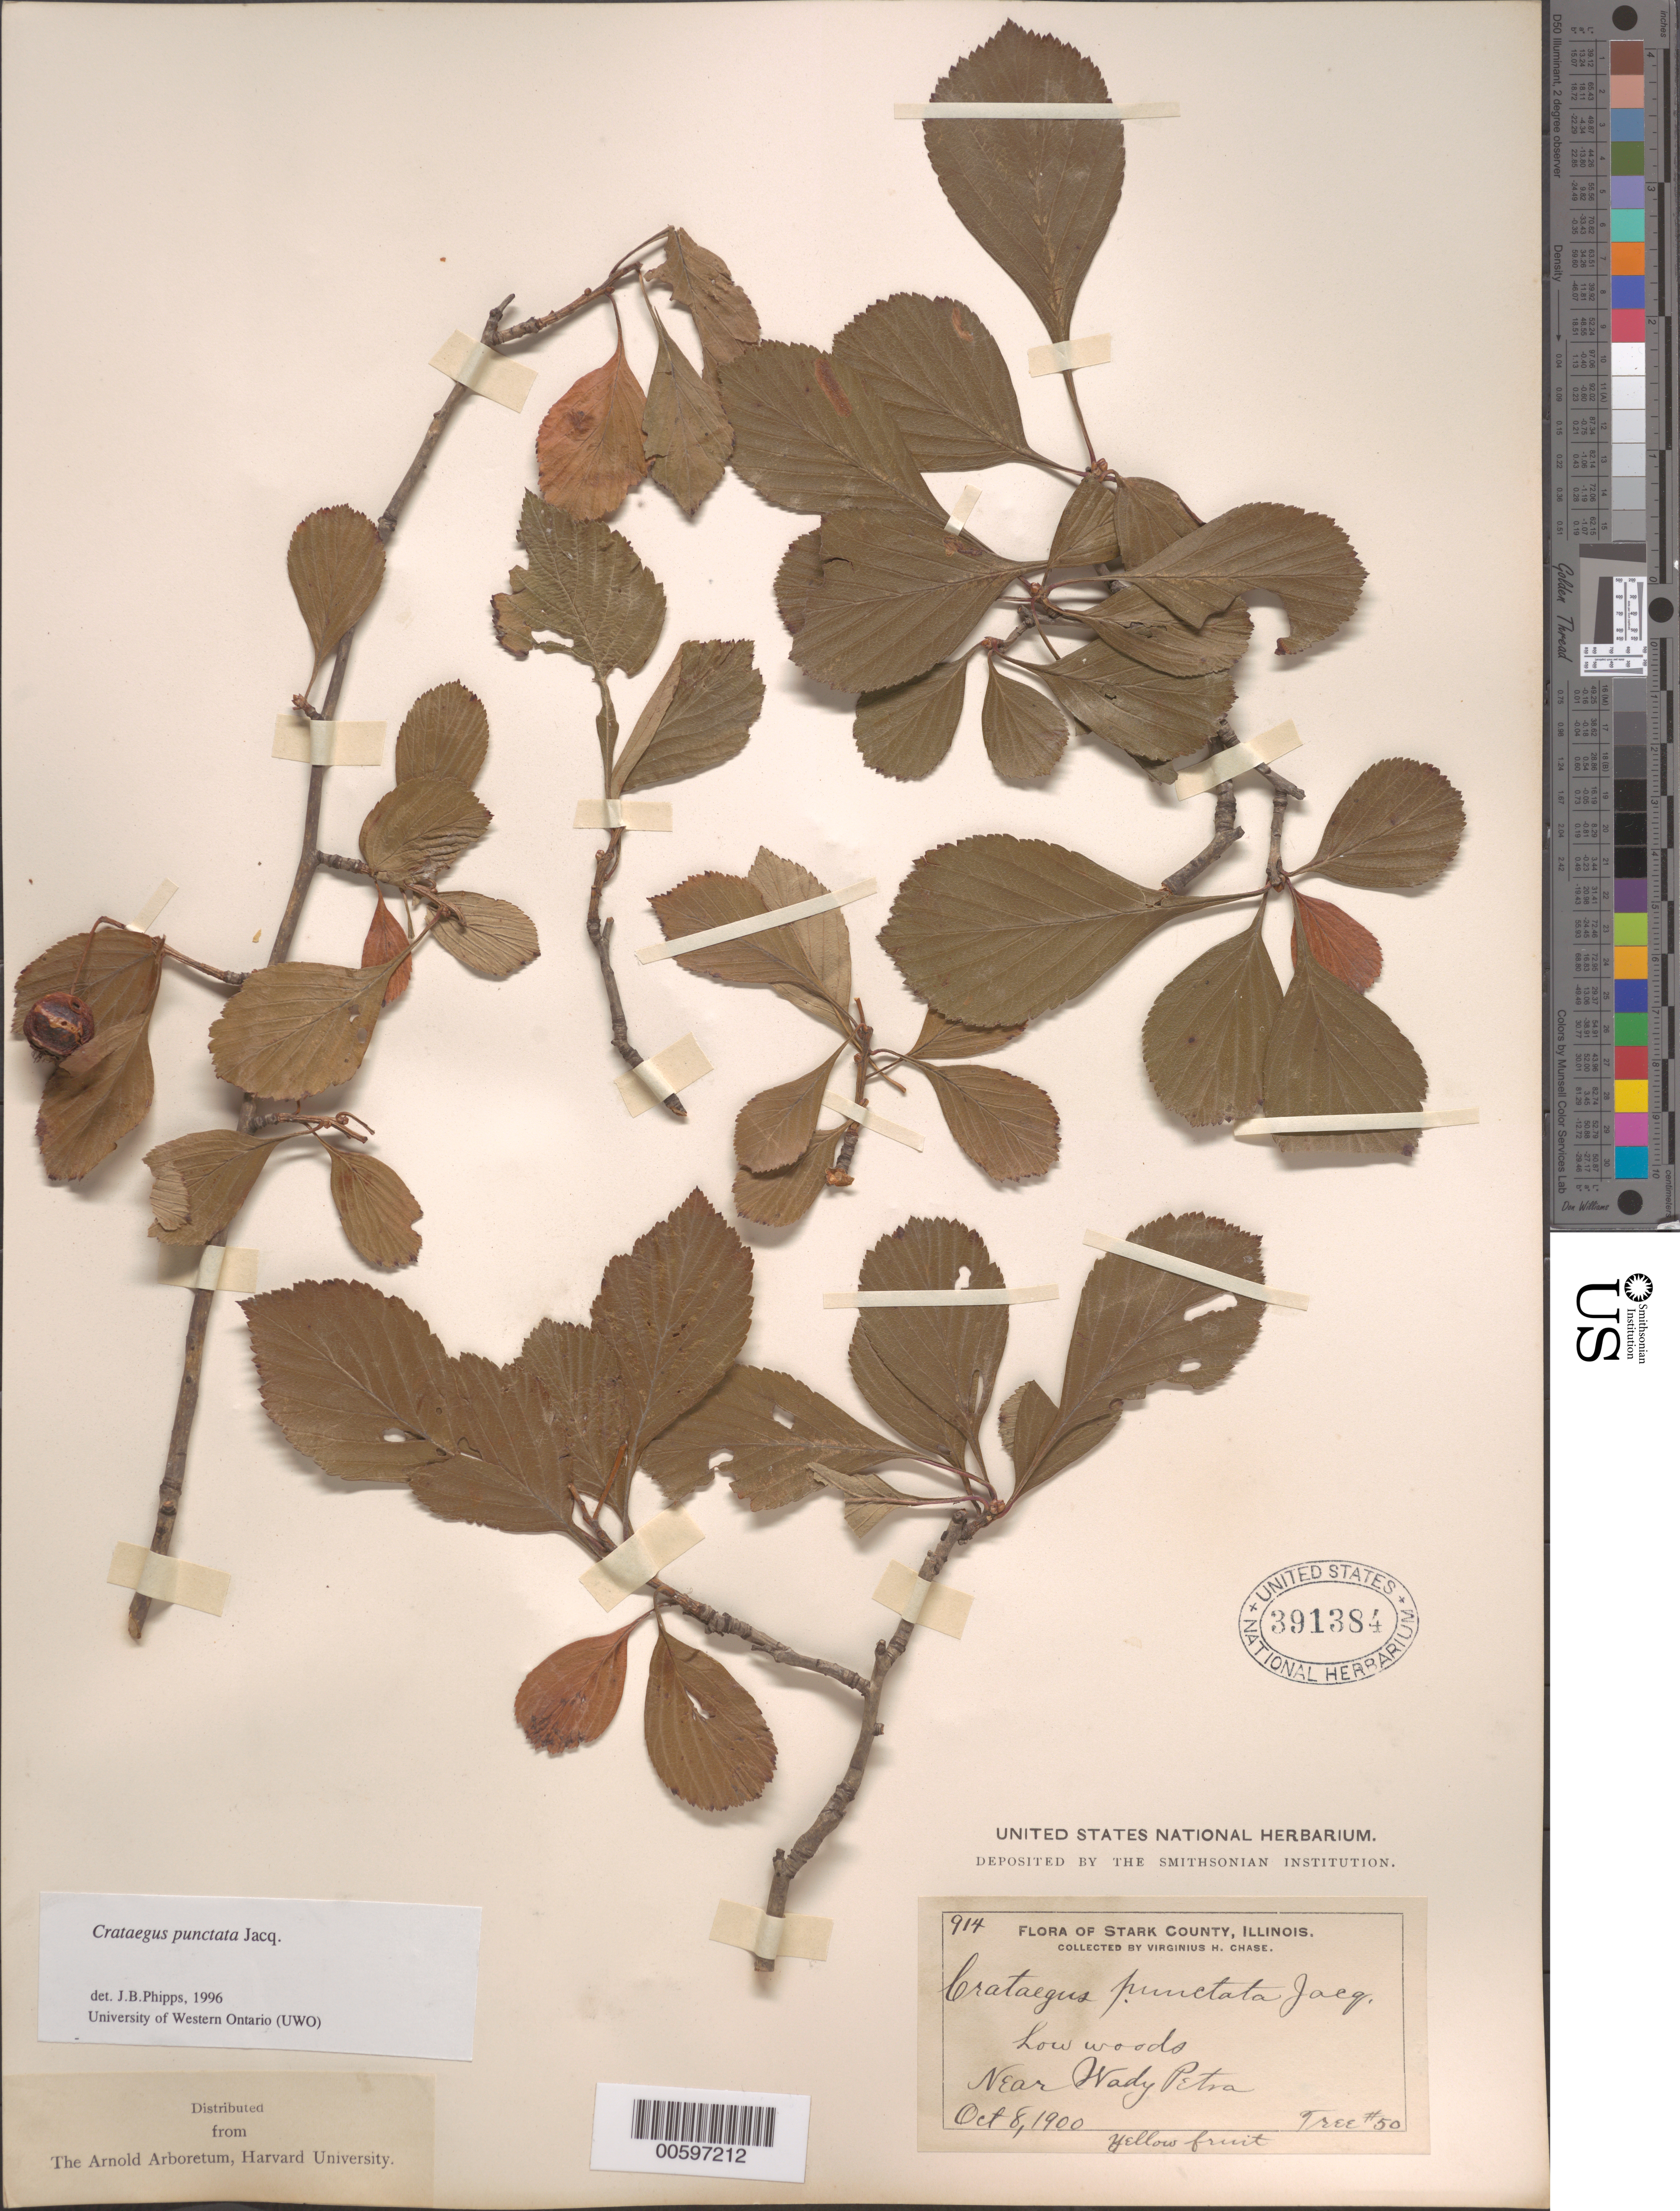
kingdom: Plantae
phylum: Tracheophyta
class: Magnoliopsida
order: Rosales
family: Rosaceae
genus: Crataegus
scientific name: Crataegus punctata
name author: Jacq.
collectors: V. H. Chase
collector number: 914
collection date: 1900-10-08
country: United States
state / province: Illinois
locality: Stark County. Near Wady Petra.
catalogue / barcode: US 391384